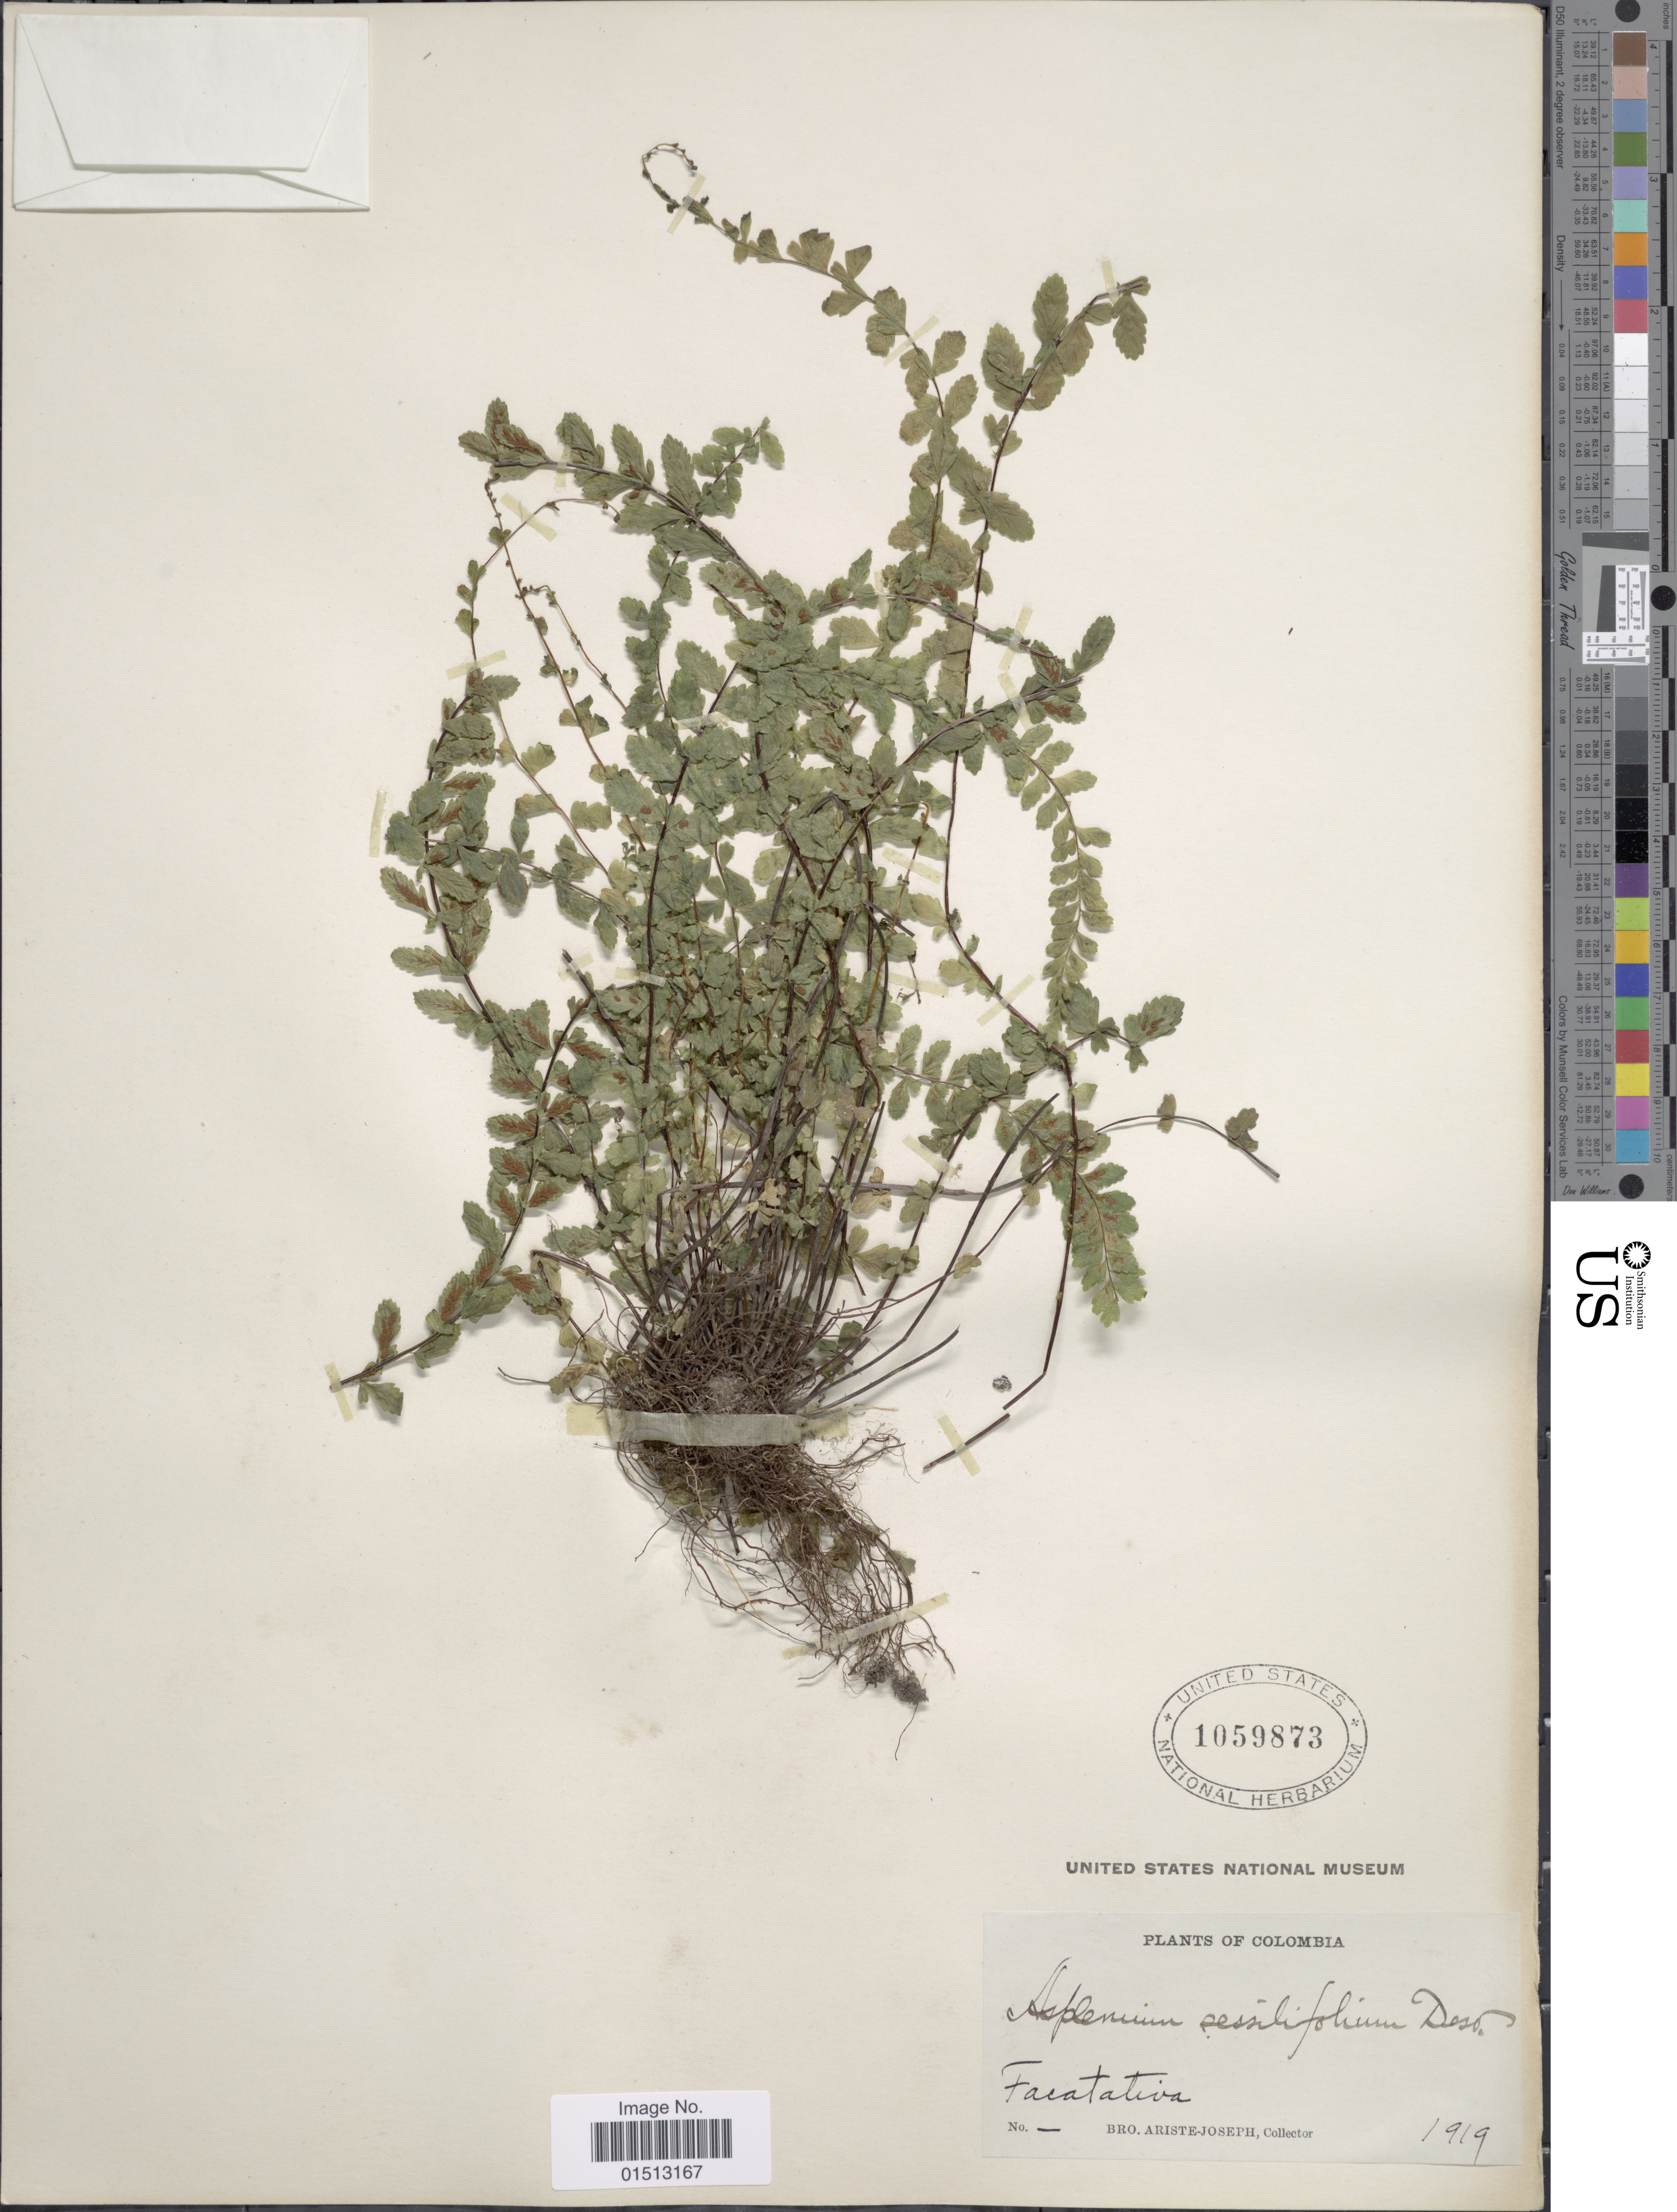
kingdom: Plantae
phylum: Tracheophyta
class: Polypodiopsida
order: Polypodiales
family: Aspleniaceae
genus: Asplenium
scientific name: Asplenium sessilifolium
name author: Desv.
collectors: Bro. Ariste-Joseph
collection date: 1919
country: Colombia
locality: Facatativa.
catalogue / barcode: US 1059873